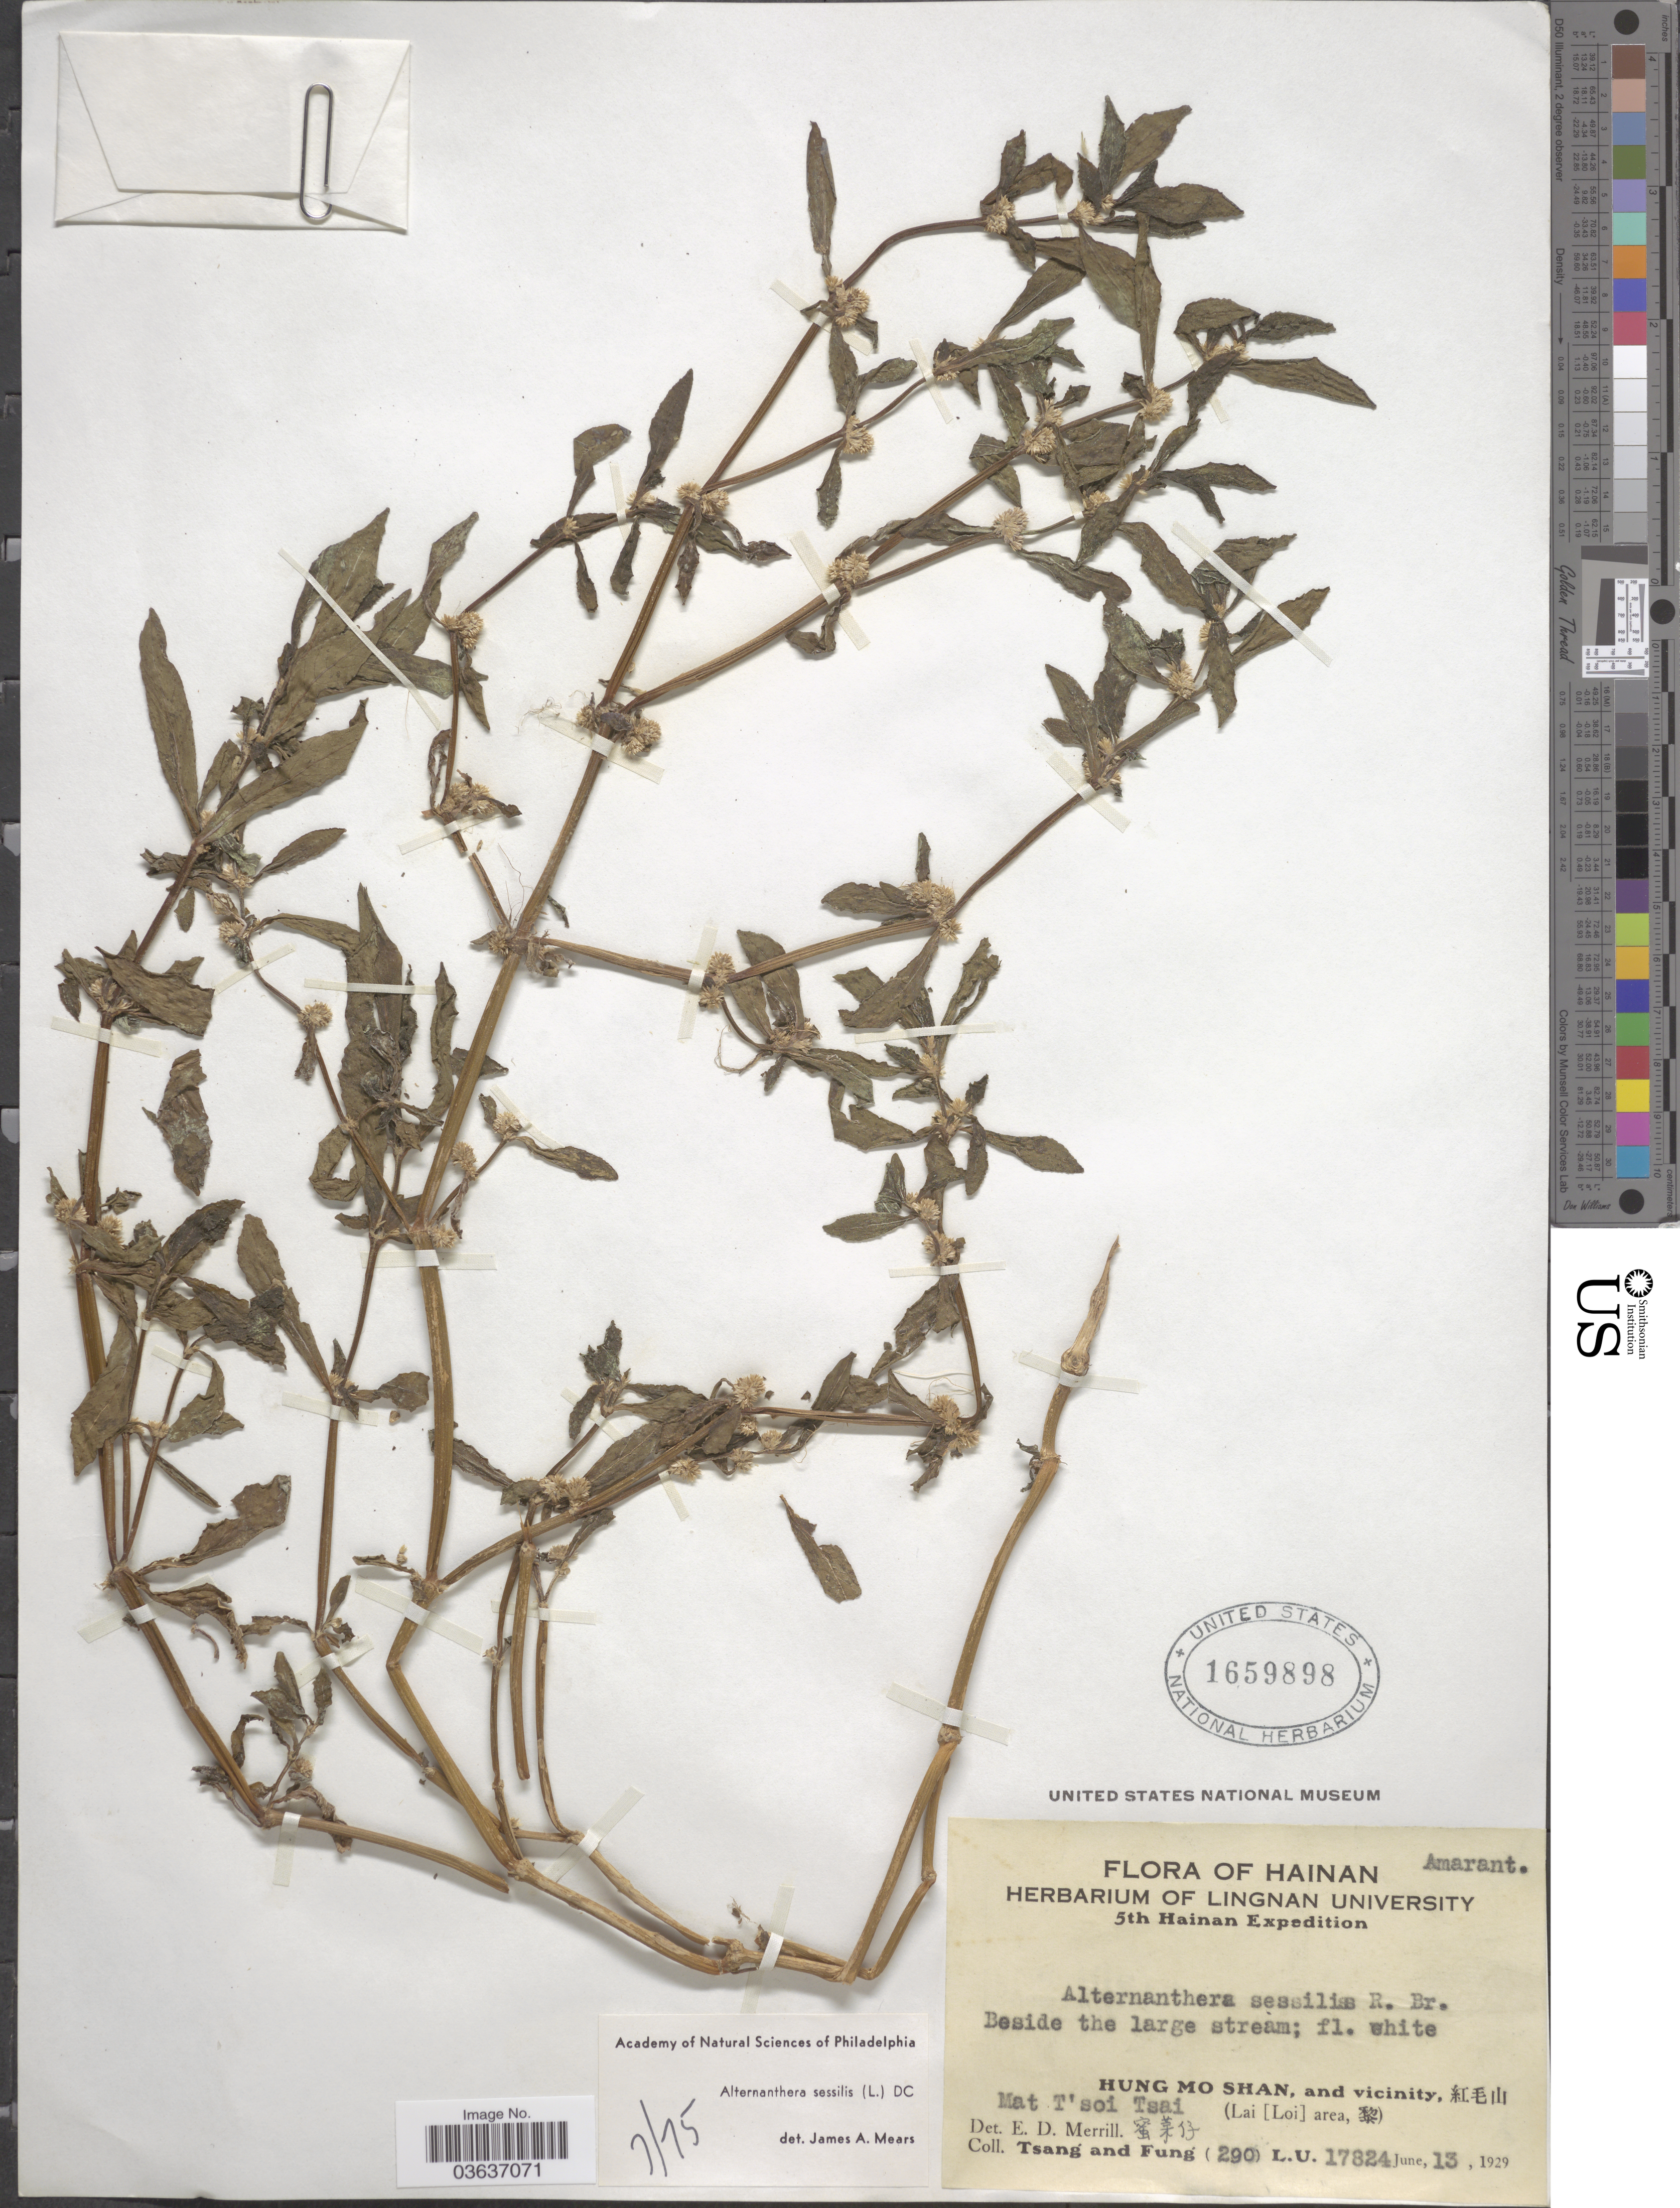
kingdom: Plantae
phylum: Tracheophyta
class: Magnoliopsida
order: Caryophyllales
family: Amaranthaceae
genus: Alternanthera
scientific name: Alternanthera sessilis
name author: (L.) DC.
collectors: -- Tsang & Fung, --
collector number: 290 L.U.17824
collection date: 1929-06-13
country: China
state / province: Hainan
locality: Hung Mo Shan, and vicinity, X. Mat T'soi Tsai (Lai [Loi] area, X).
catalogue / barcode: US 1659898